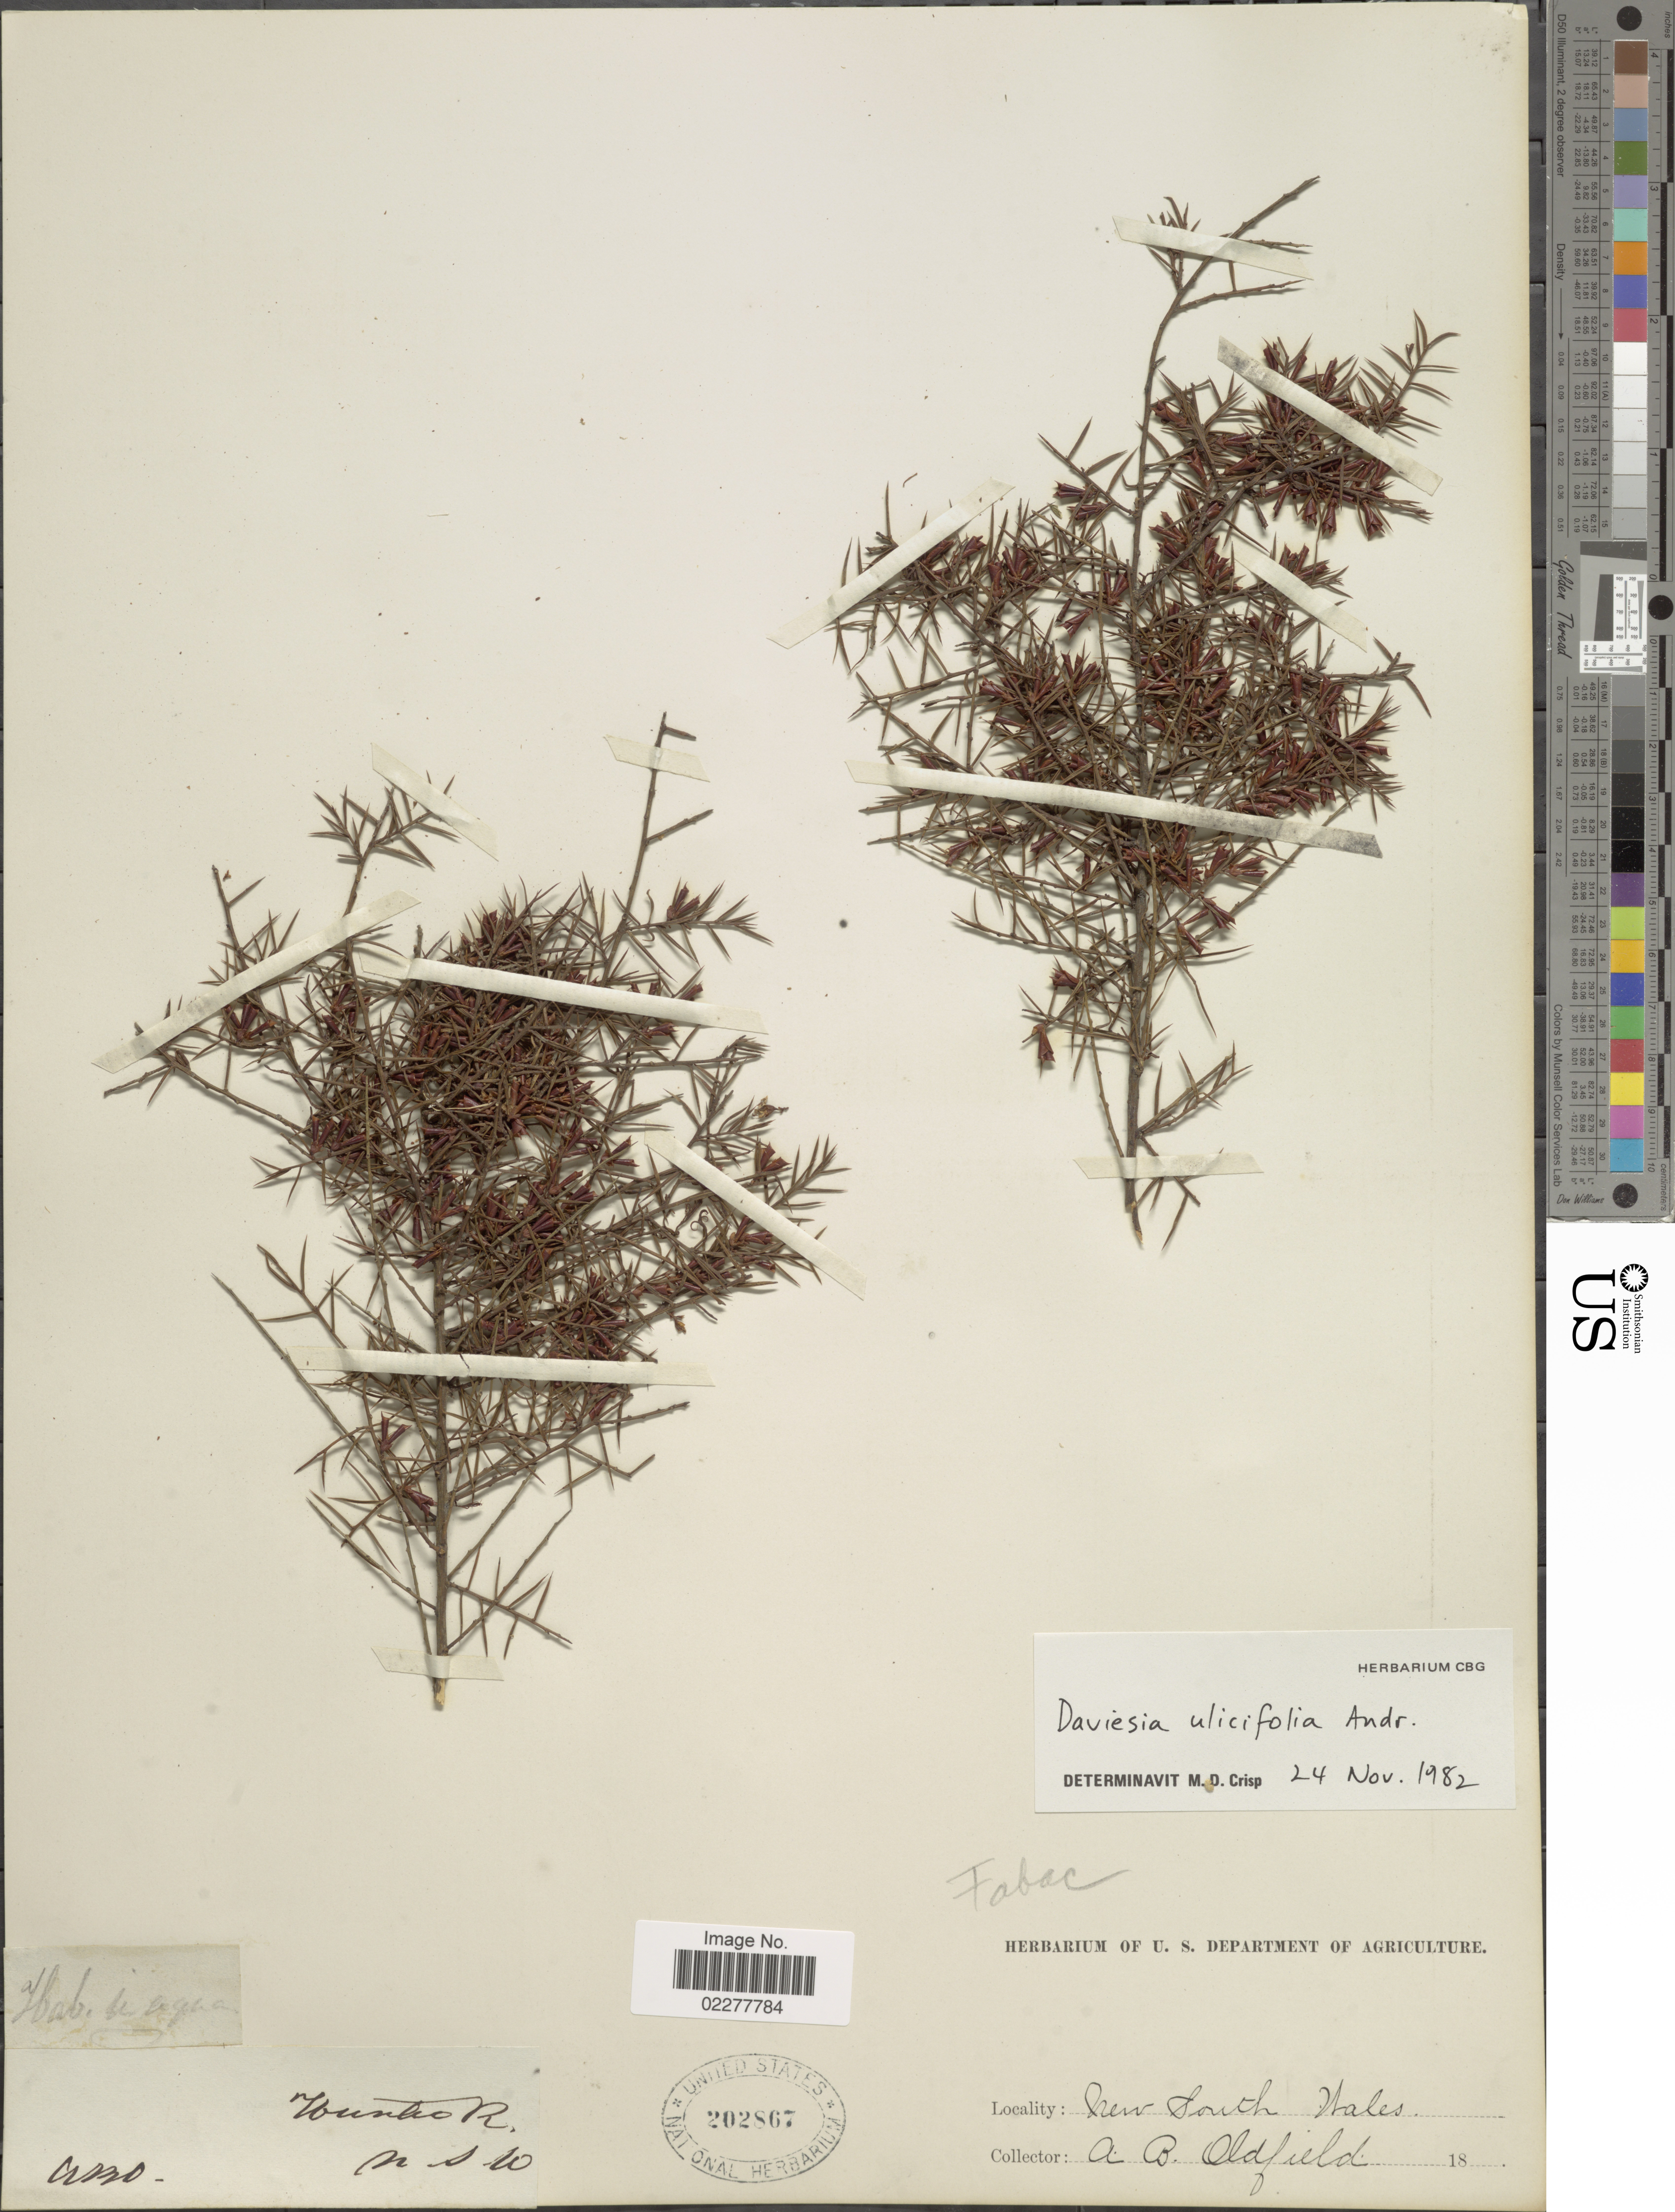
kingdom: Plantae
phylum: Tracheophyta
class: Magnoliopsida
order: Fabales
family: Fabaceae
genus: Daviesia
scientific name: Daviesia ulicifolia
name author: Andrews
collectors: A. Oldfield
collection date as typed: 18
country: Australia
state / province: New South Wales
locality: Hunter R. N.S.W.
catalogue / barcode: US 202867